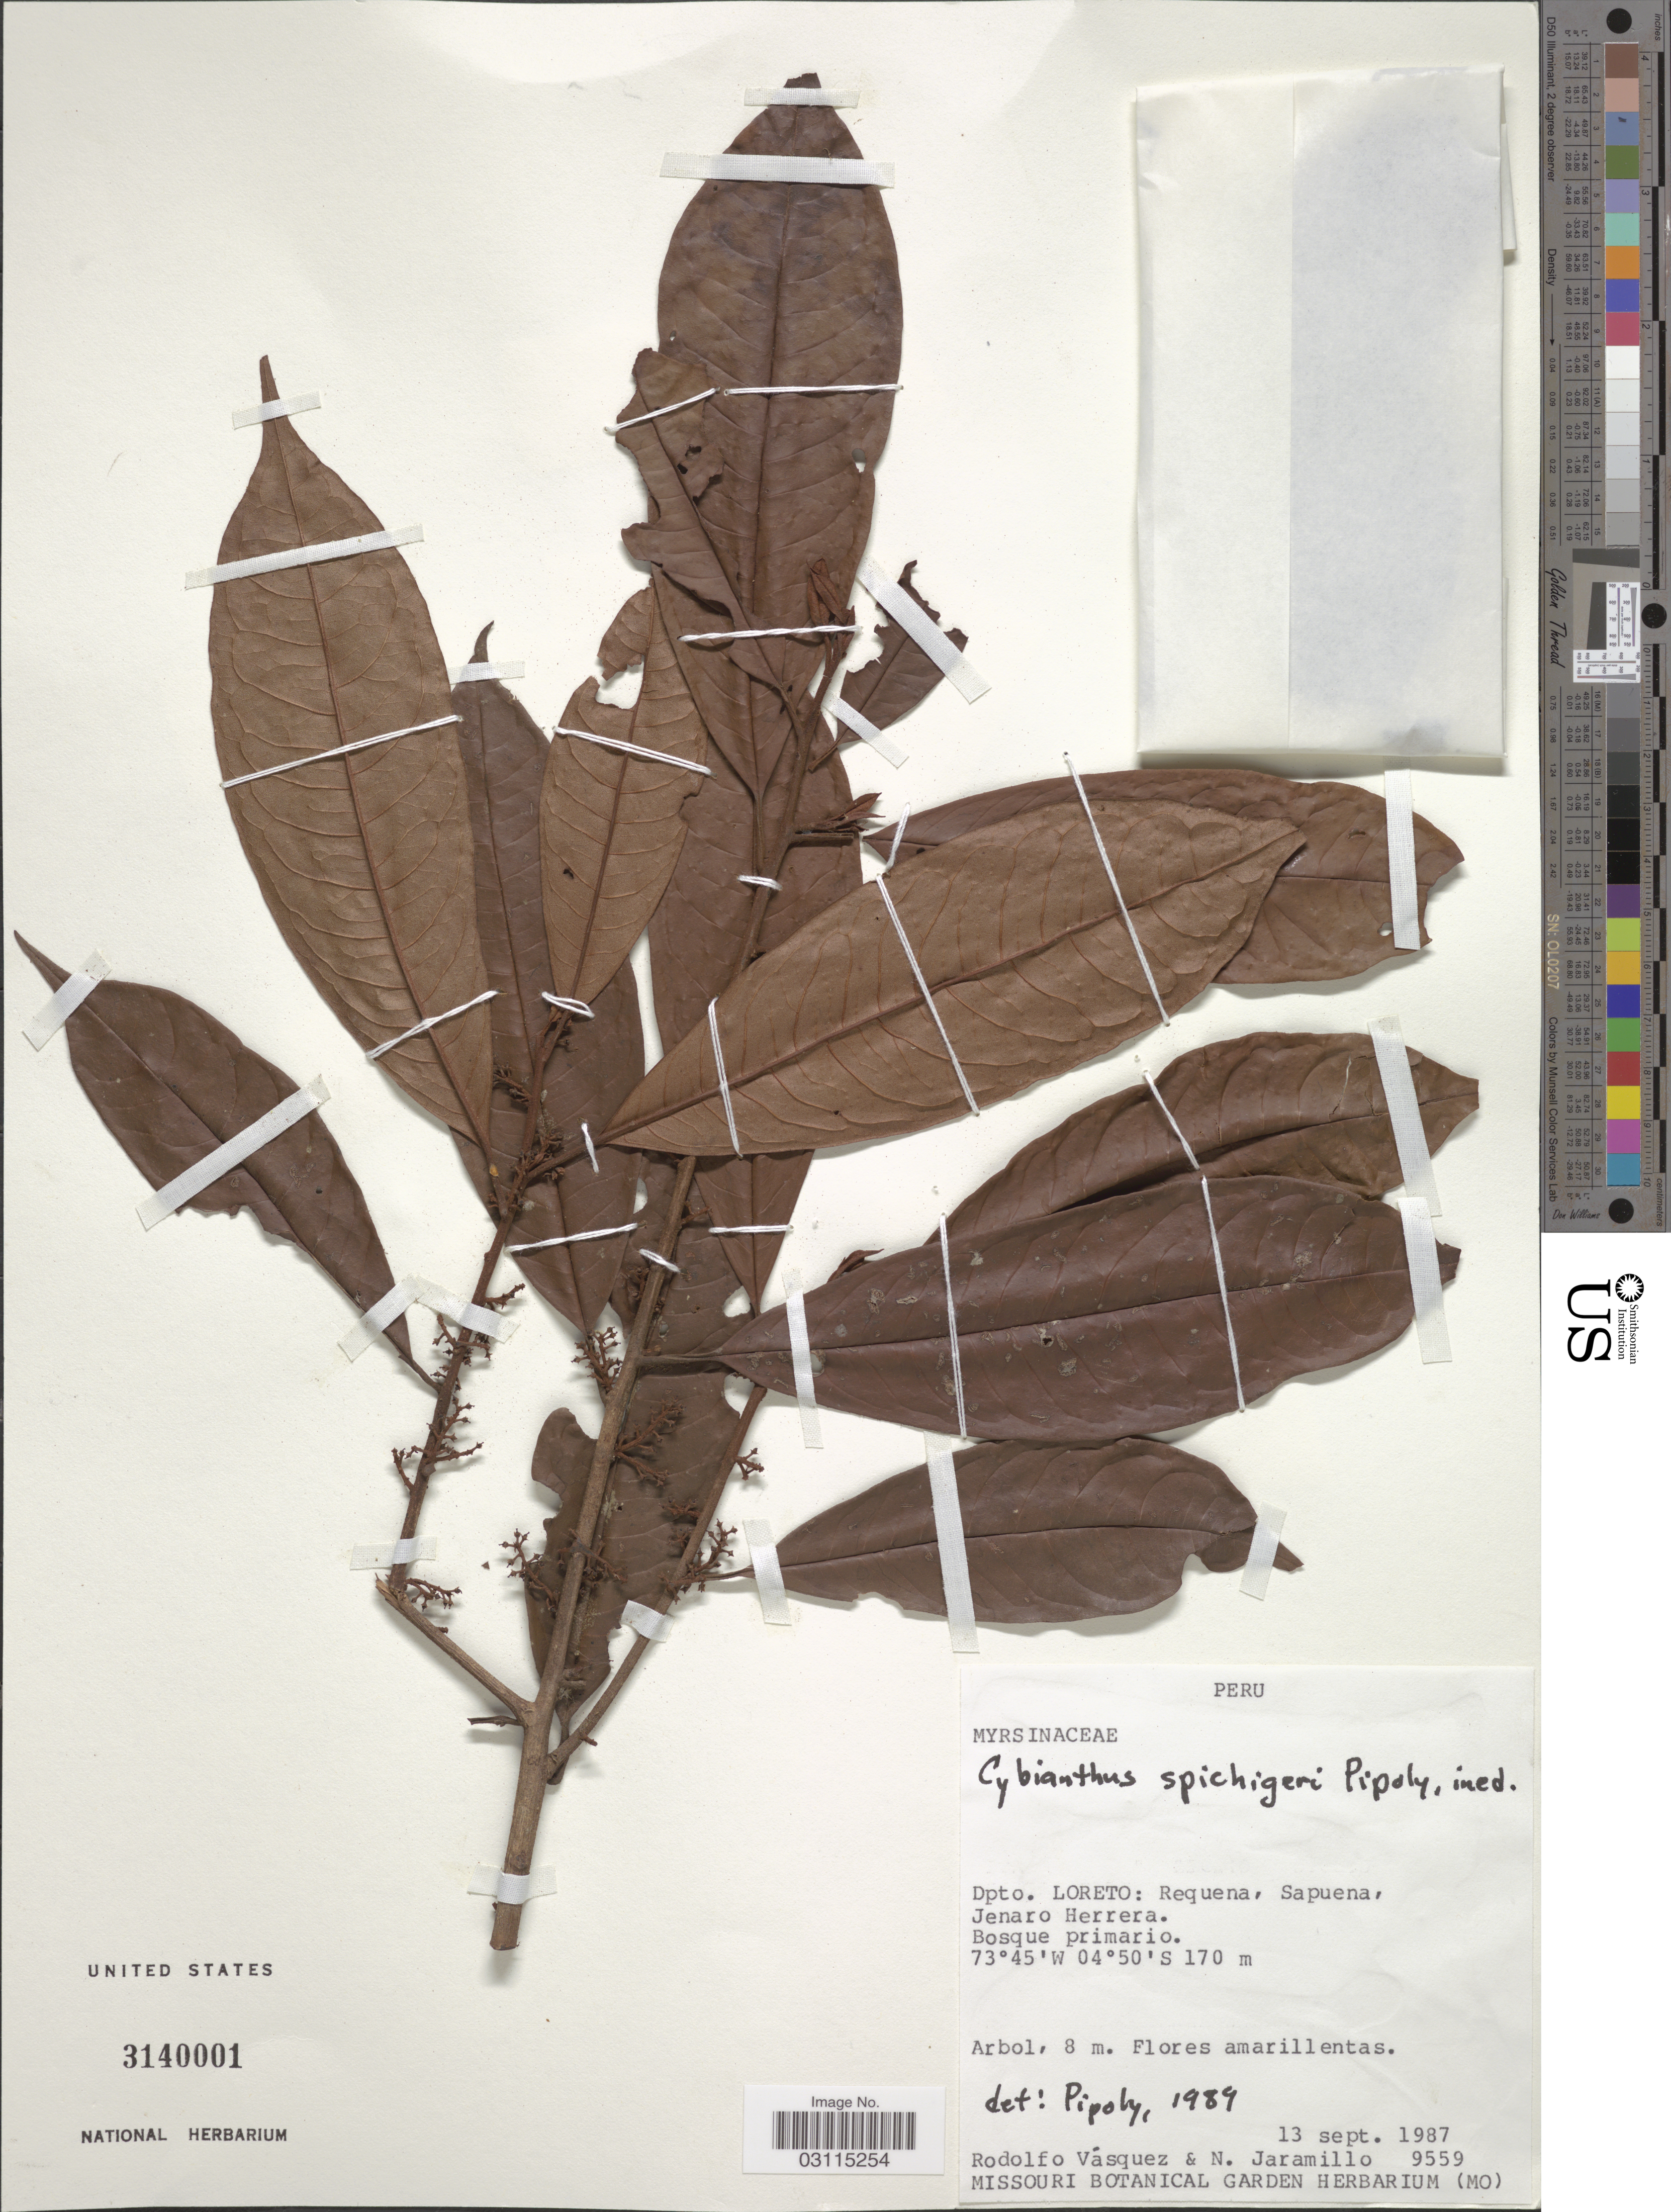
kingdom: Plantae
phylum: Tracheophyta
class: Magnoliopsida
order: Ericales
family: Primulaceae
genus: Cybianthus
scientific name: Cybianthus spichigeri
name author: Pipoly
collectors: R. Vásquez & N. Jaramillo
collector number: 9559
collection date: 1987-09-13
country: Peru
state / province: Loreto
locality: Dpto. Loreto: Requena, Sapuena, Jenaro Herrera.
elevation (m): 170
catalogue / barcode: US 3140001